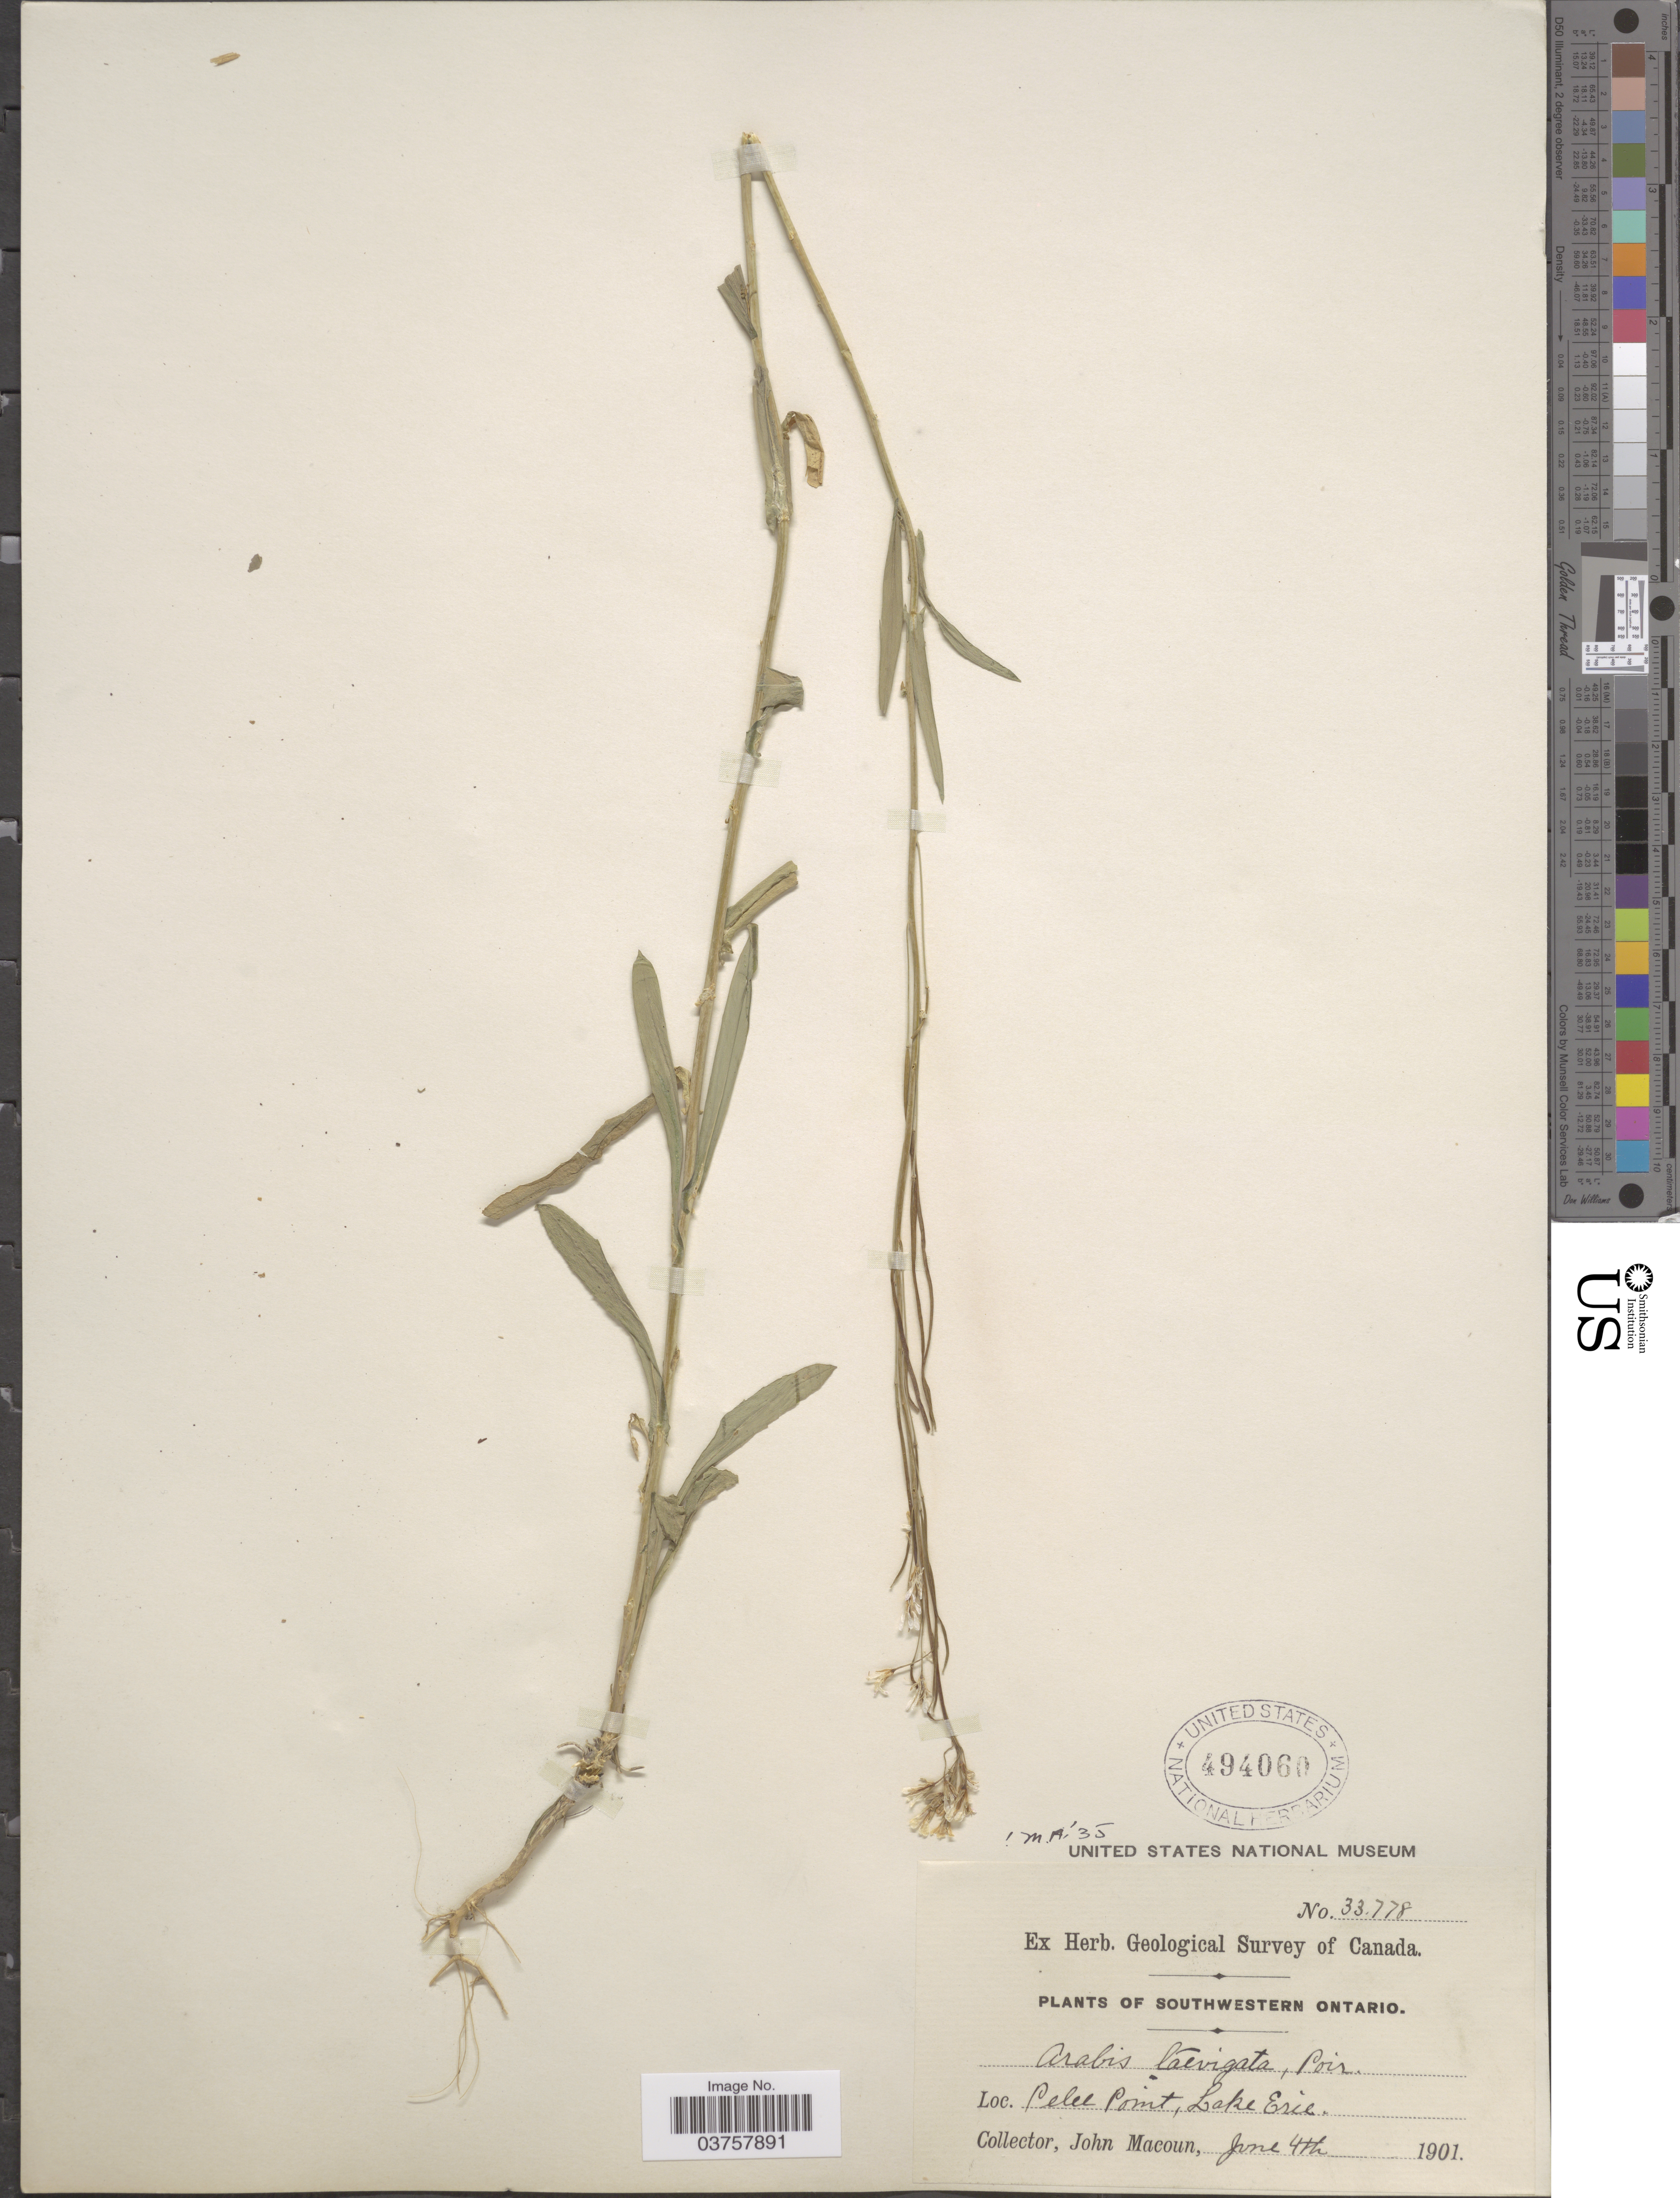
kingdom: Plantae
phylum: Tracheophyta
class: Magnoliopsida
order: Brassicales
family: Brassicaceae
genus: Arabis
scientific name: Arabis laevigata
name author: (Muhl. ex Willd.) Poir.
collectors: J. Macoun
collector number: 33778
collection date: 1901-06-04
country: Canada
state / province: Ontario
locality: Southwestern Ontario. Pelee Point, Lake Erie.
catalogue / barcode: US 494060